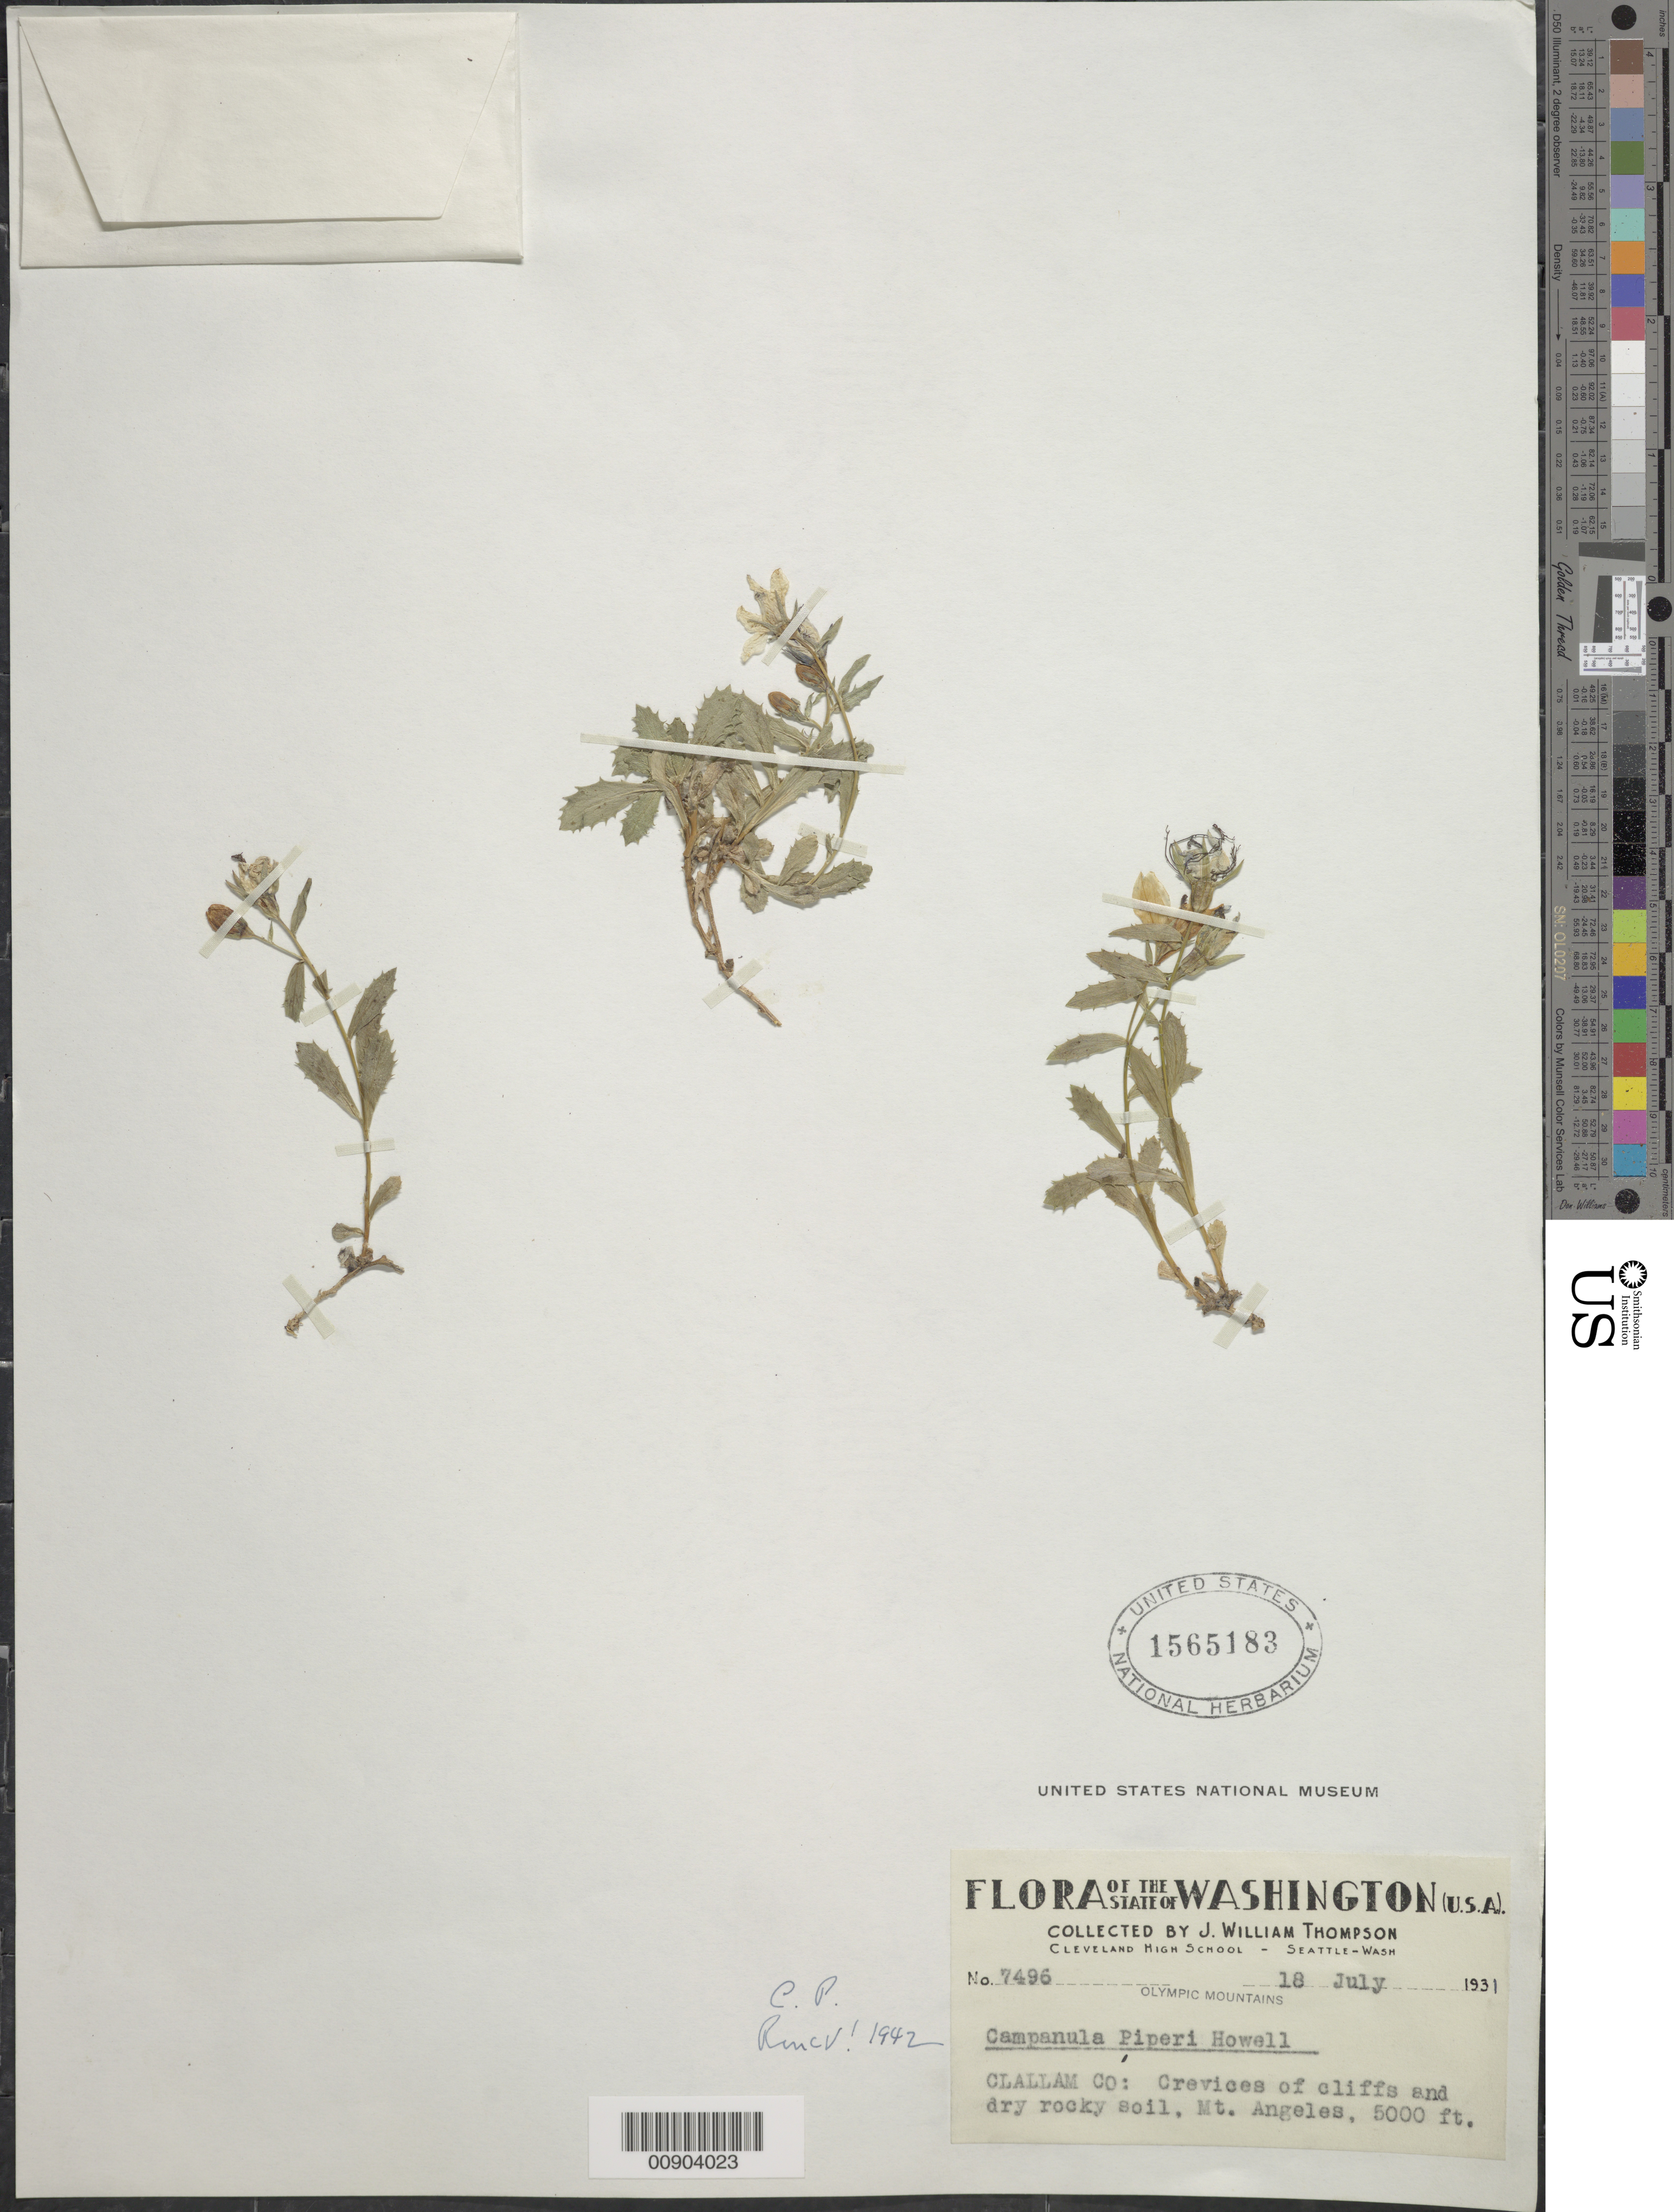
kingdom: Plantae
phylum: Tracheophyta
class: Magnoliopsida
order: Asterales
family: Campanulaceae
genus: Campanula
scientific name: Campanula piperi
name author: Howell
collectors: J. W. Thompson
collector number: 7496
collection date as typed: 18 July 1931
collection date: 1931-07-18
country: United States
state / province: Washington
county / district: Clallam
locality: Mt. Angeles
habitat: Crevices of lciffs and dry rocky soil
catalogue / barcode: US 1565183